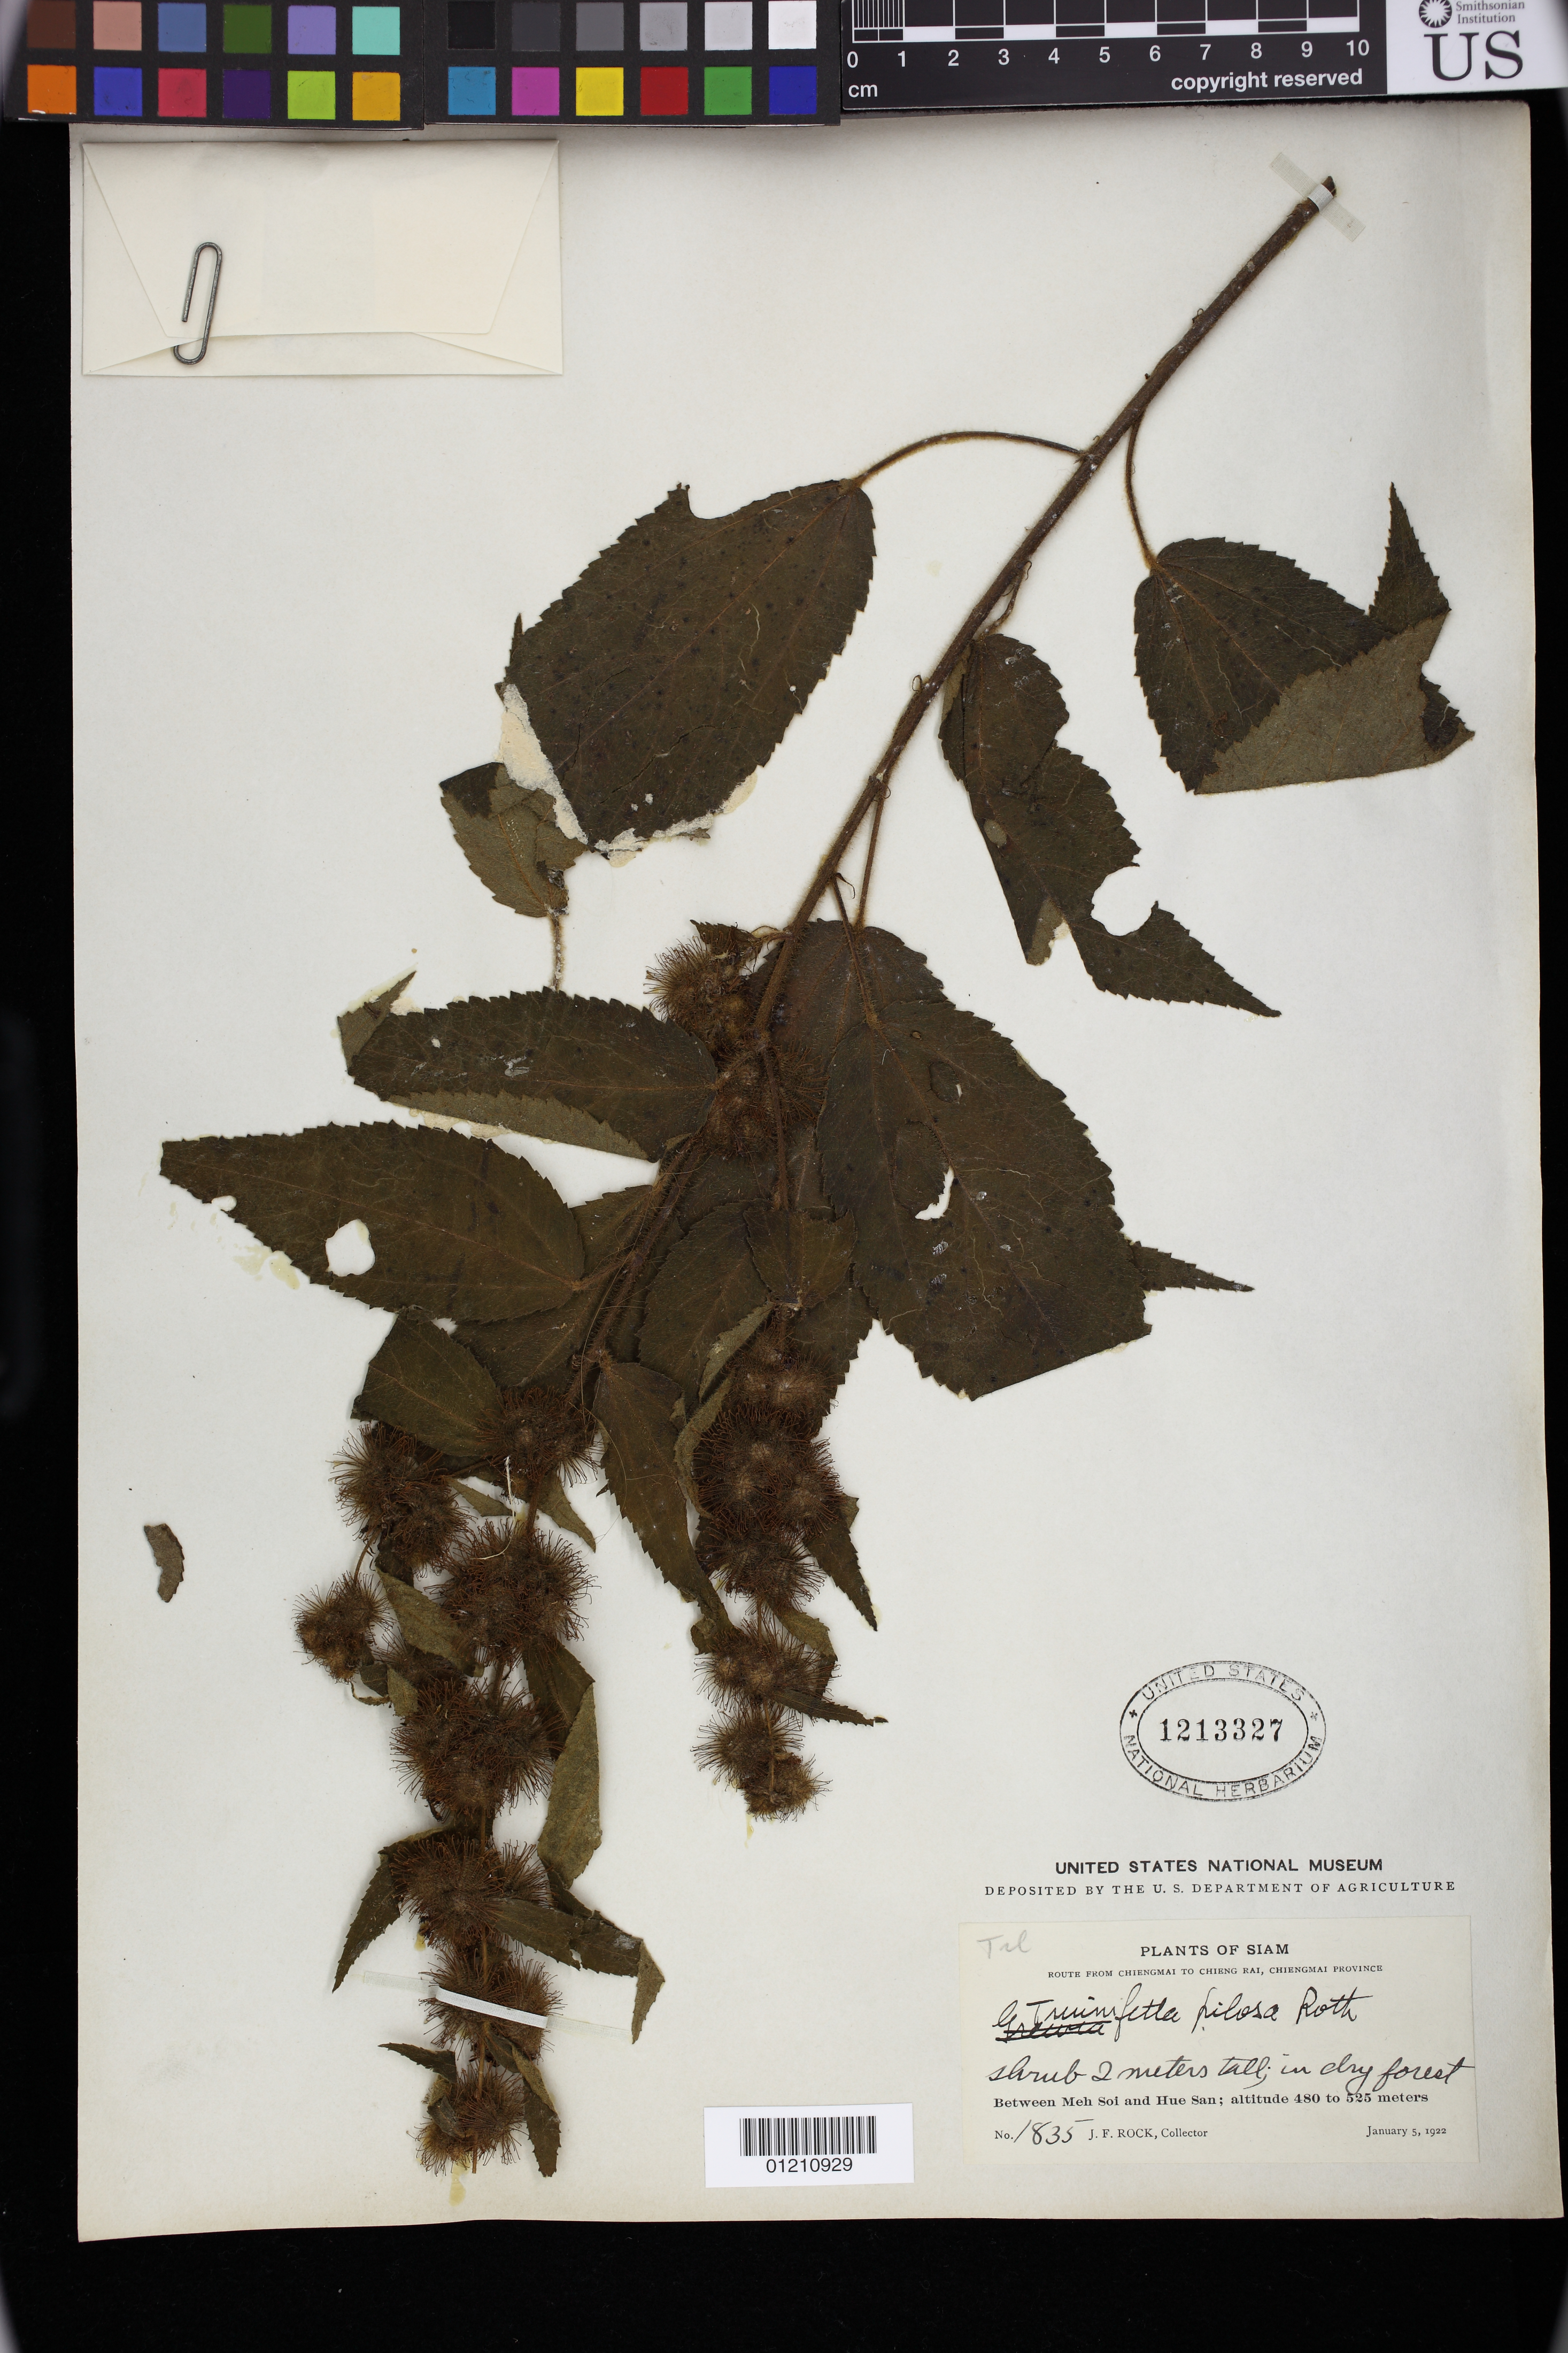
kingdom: Plantae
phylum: Tracheophyta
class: Magnoliopsida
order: Malvales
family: Malvaceae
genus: Triumfetta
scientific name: Triumfetta pilosa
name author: Roth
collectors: J. F. Rock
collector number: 1835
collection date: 1922-01-05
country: Thailand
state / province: Chiang Mai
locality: Between Meh Soi and Hue San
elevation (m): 480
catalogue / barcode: US 1213327